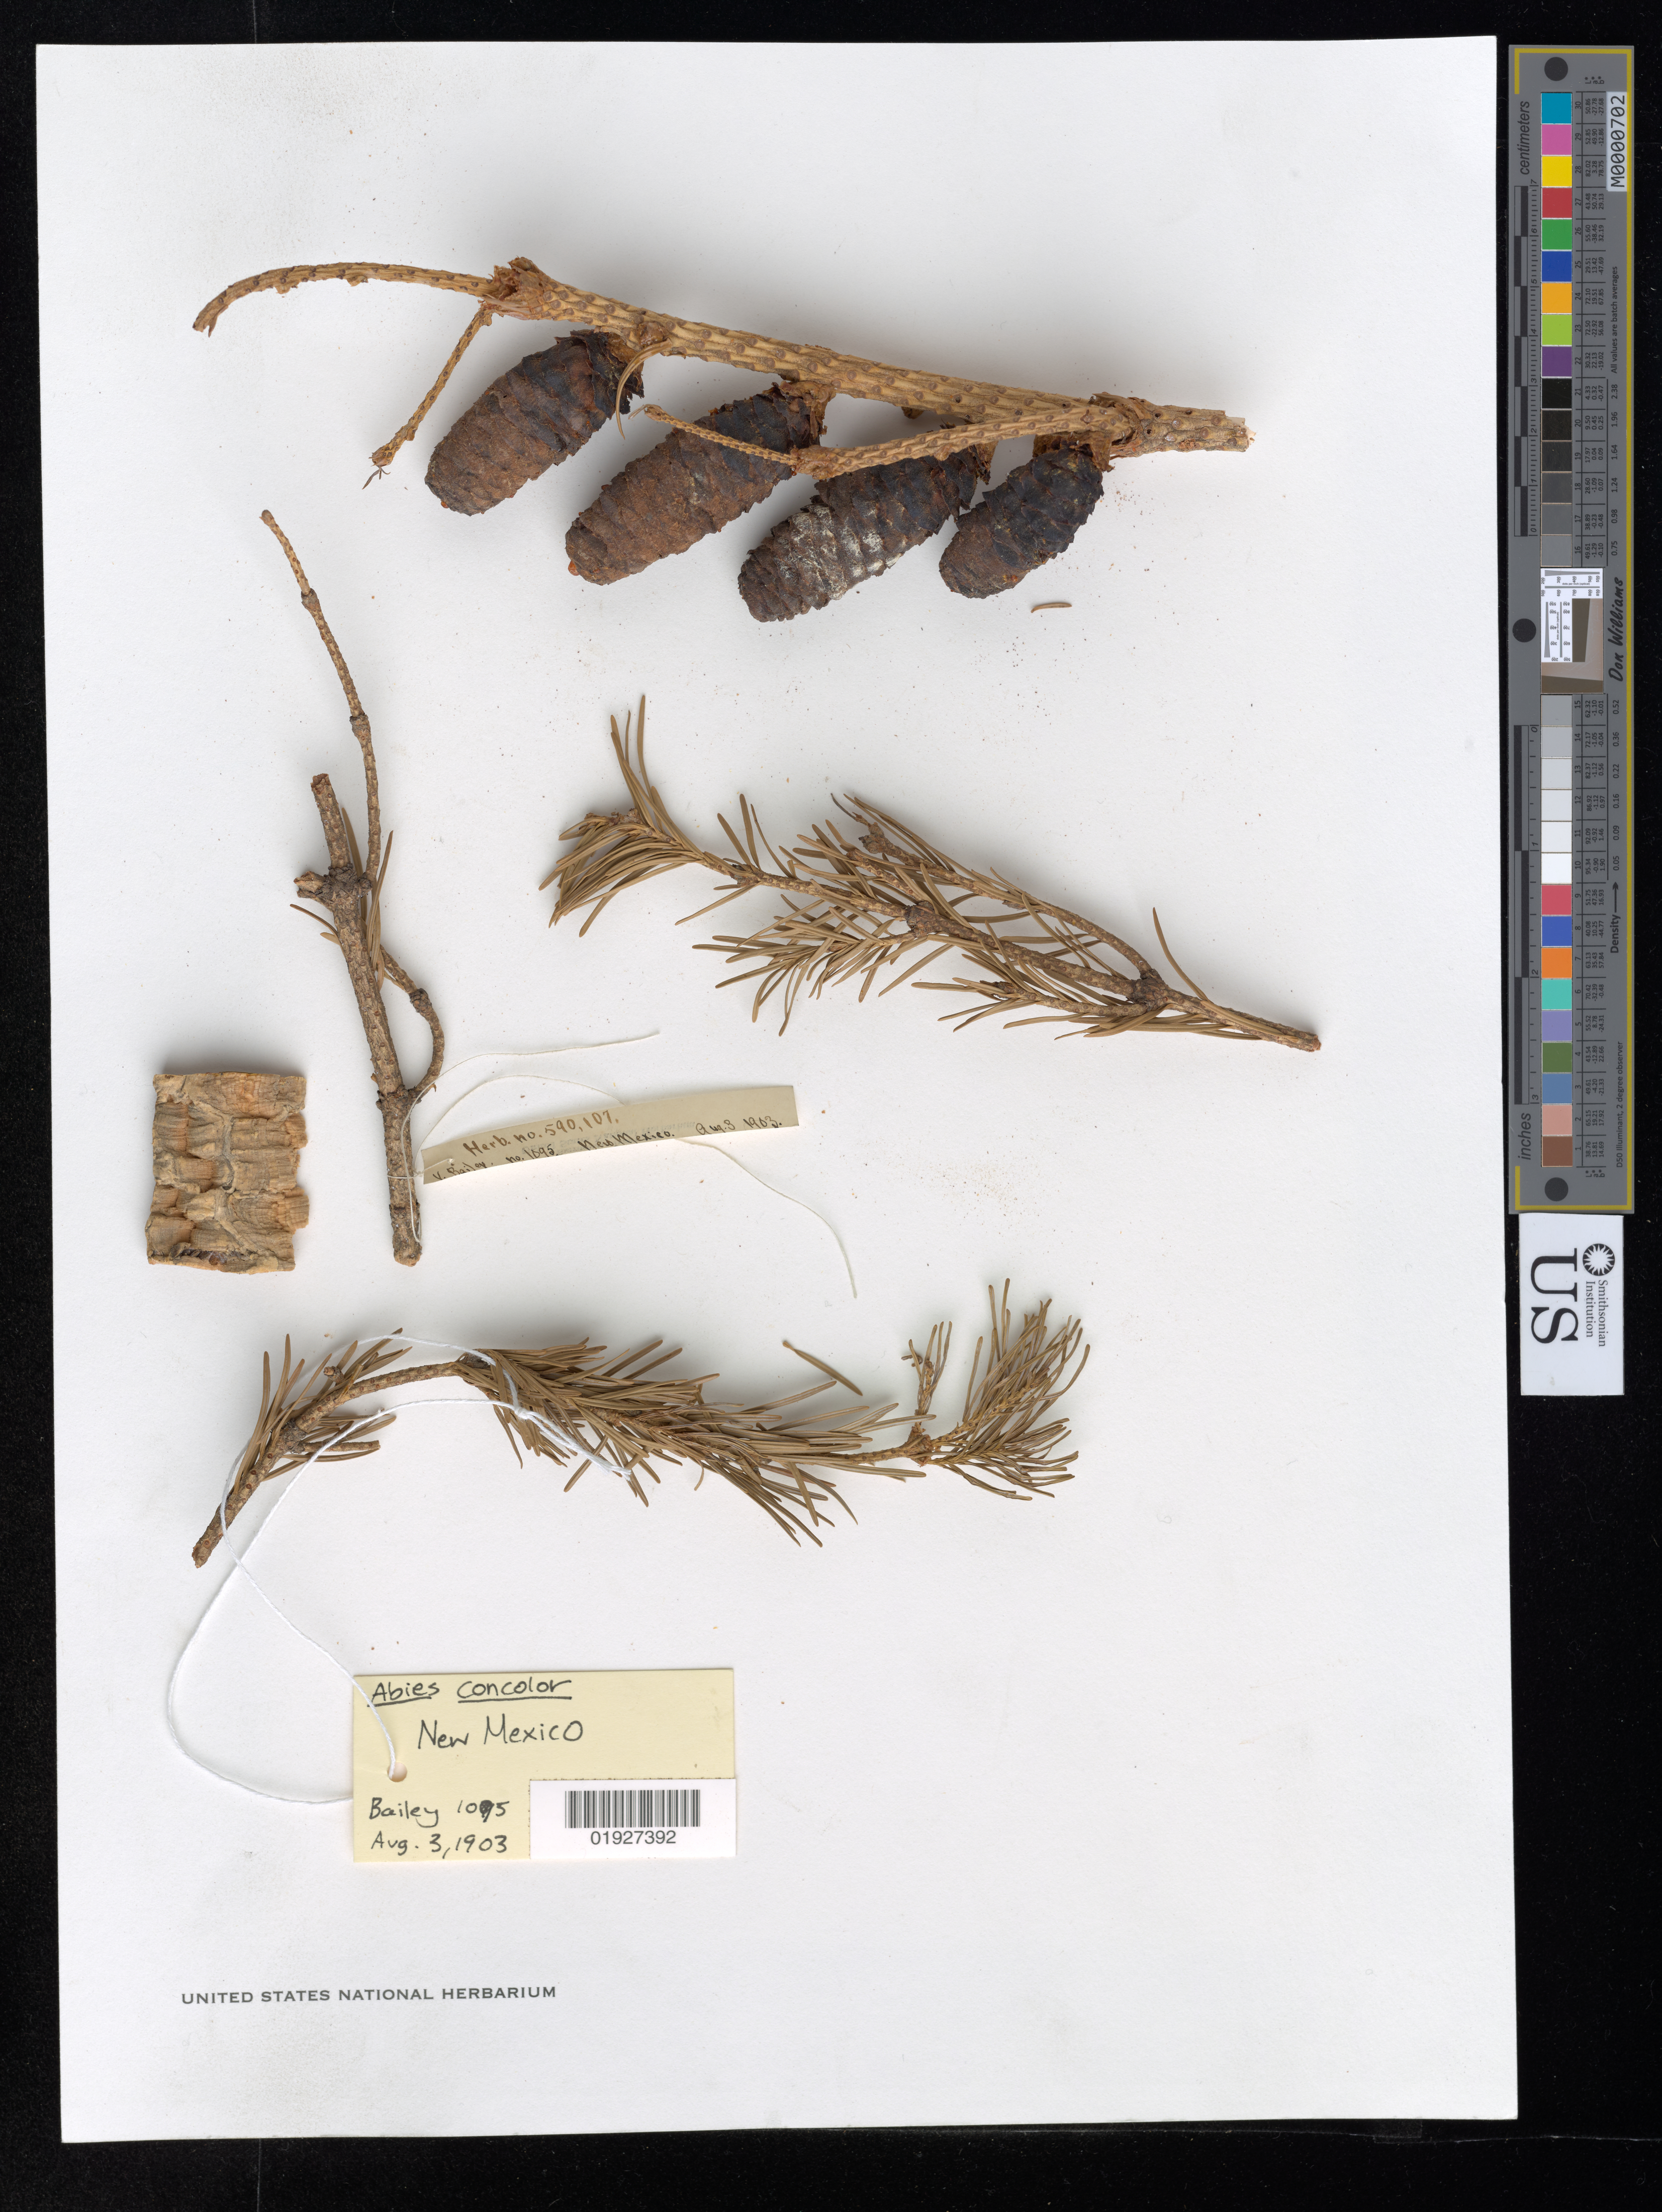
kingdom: Plantae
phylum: Tracheophyta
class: Pinopsida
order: Pinales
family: Pinaceae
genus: Abies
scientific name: Abies concolor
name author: (Gordon & Glend.) Lindl. ex Hildebr.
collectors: V. O. Bailey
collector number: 1095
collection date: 1903-08-03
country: United States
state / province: New Mexico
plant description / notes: Herb. no. 590,107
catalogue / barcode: US 590107